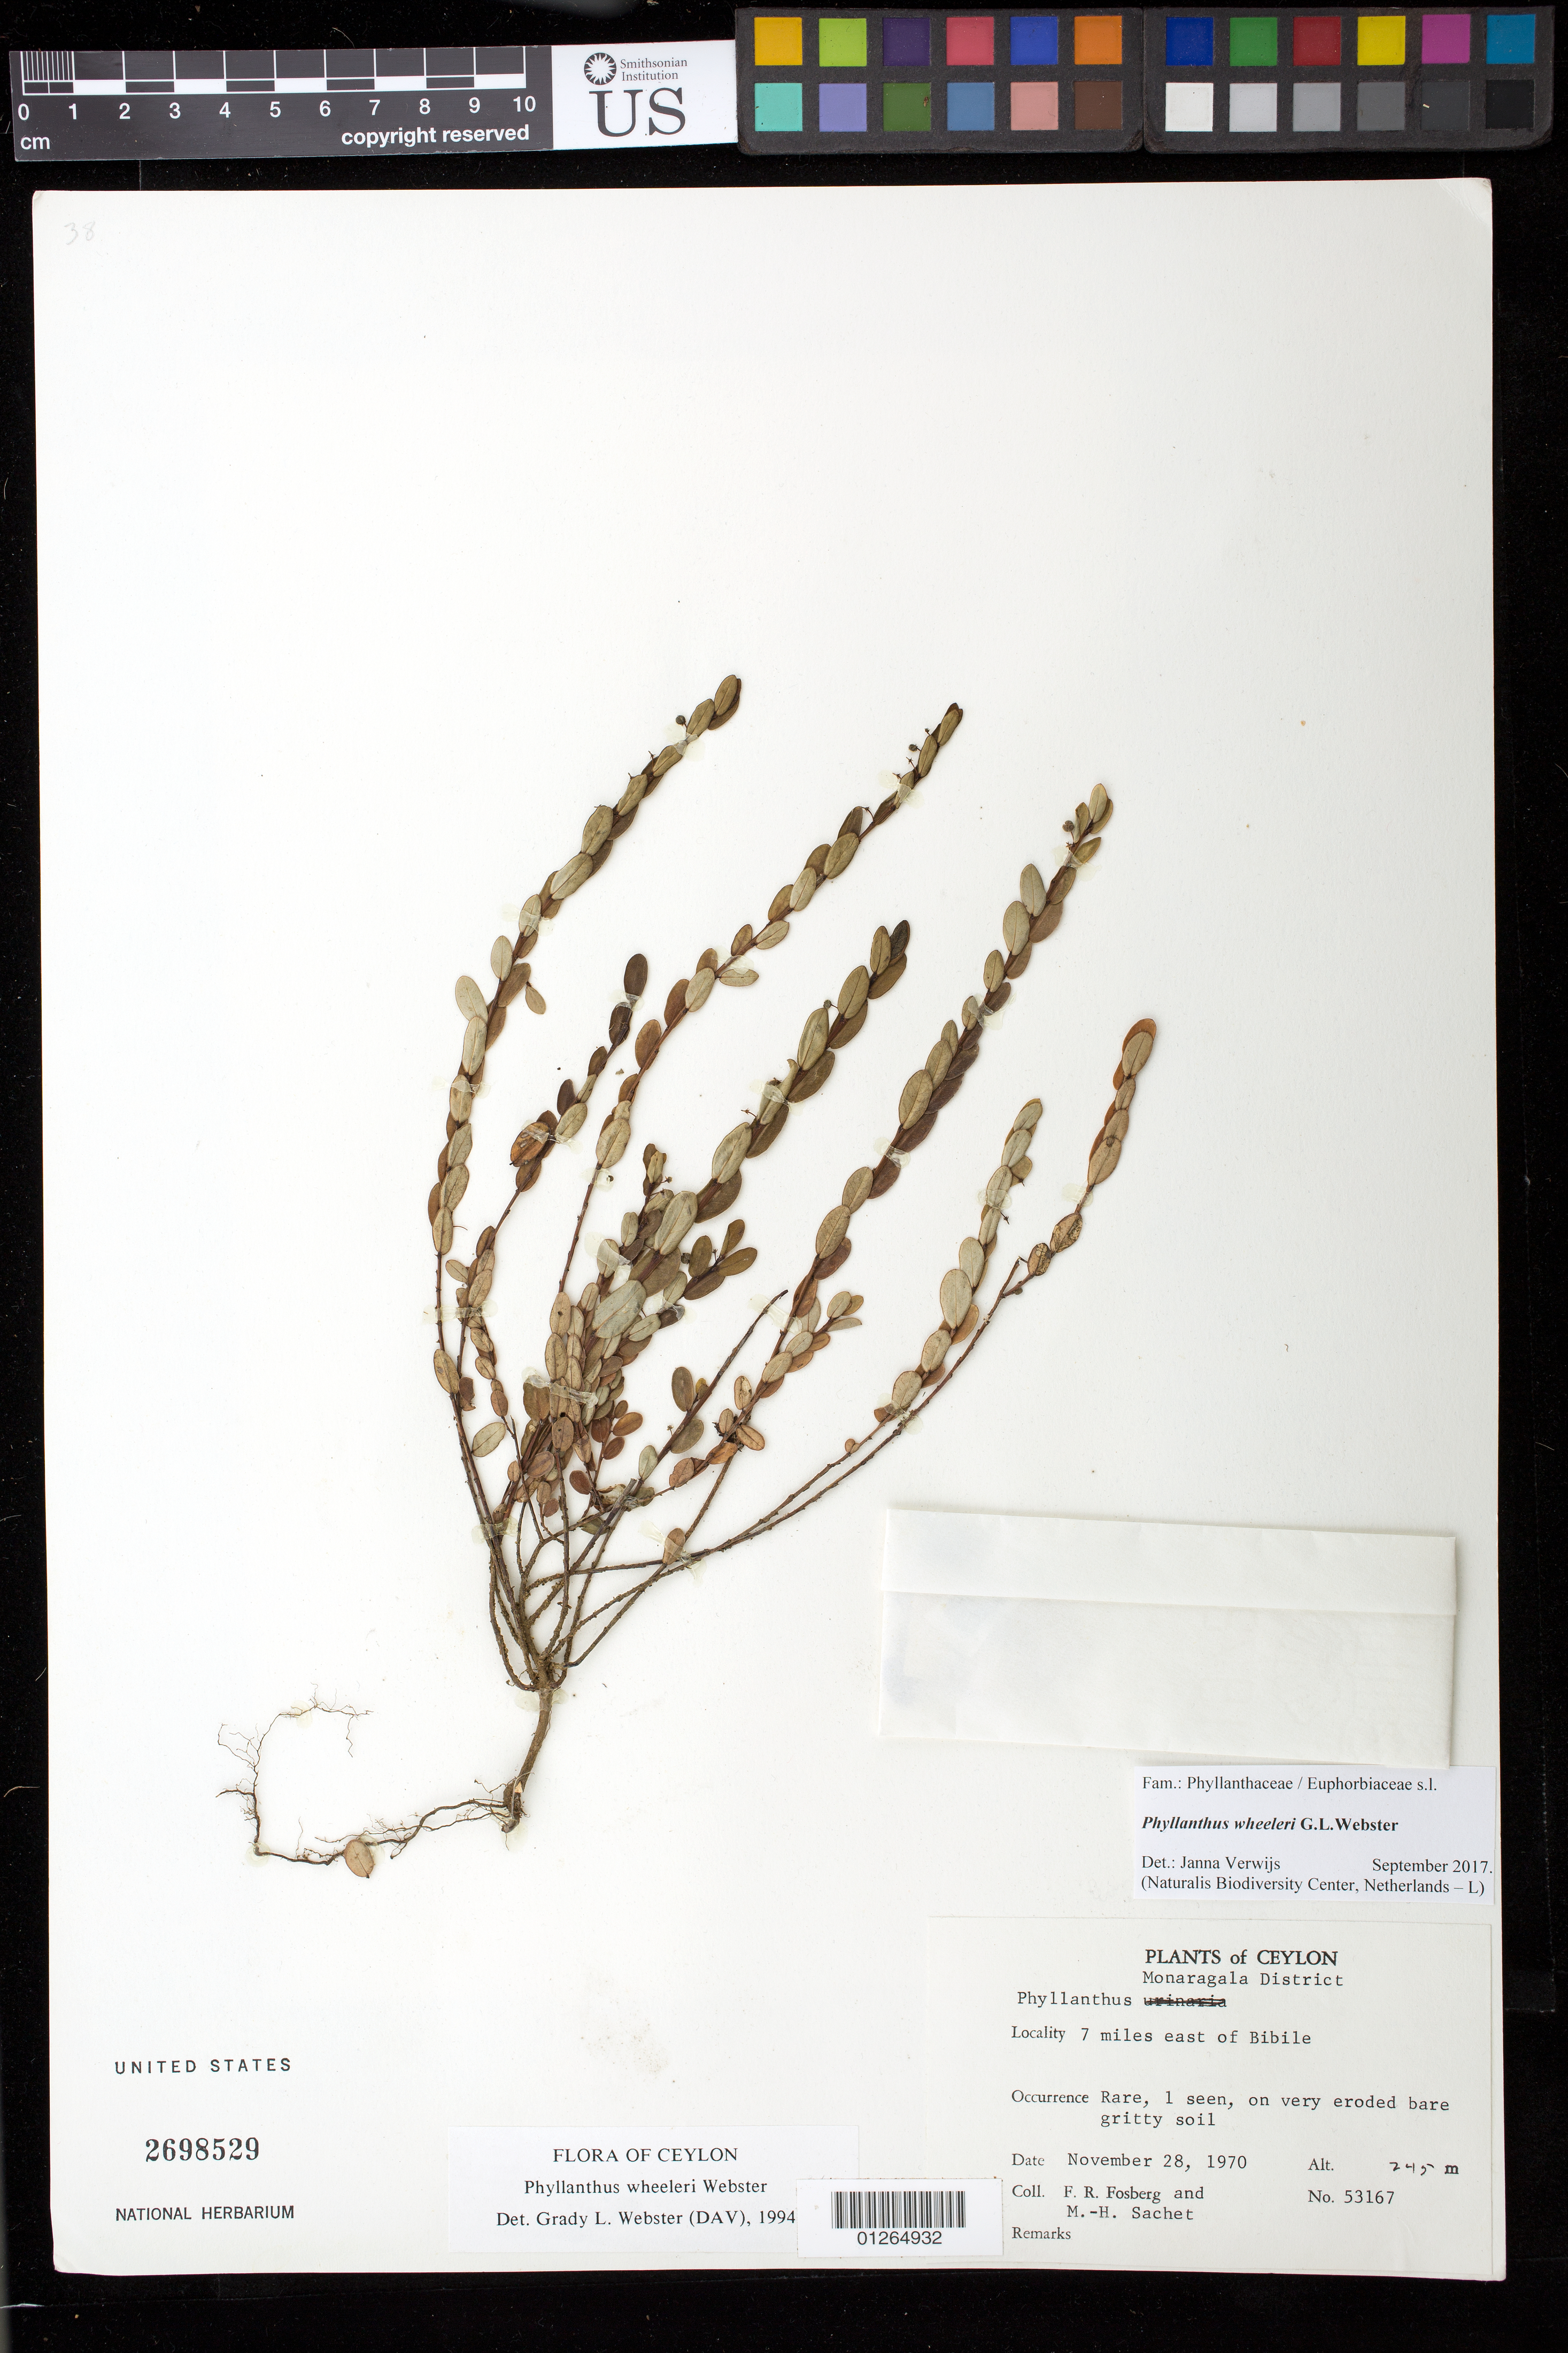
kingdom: Plantae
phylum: Tracheophyta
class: Magnoliopsida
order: Malpighiales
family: Phyllanthaceae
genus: Phyllanthus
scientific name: Phyllanthus wheeleri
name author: G.L. Webster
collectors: F. R. Fosberg & M.-H. Sachet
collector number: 53167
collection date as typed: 28 Nov 1970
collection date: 1970-11-28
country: Sri Lanka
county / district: Monaragala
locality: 7 mi E of Bibile.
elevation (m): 745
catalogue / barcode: US 2698529